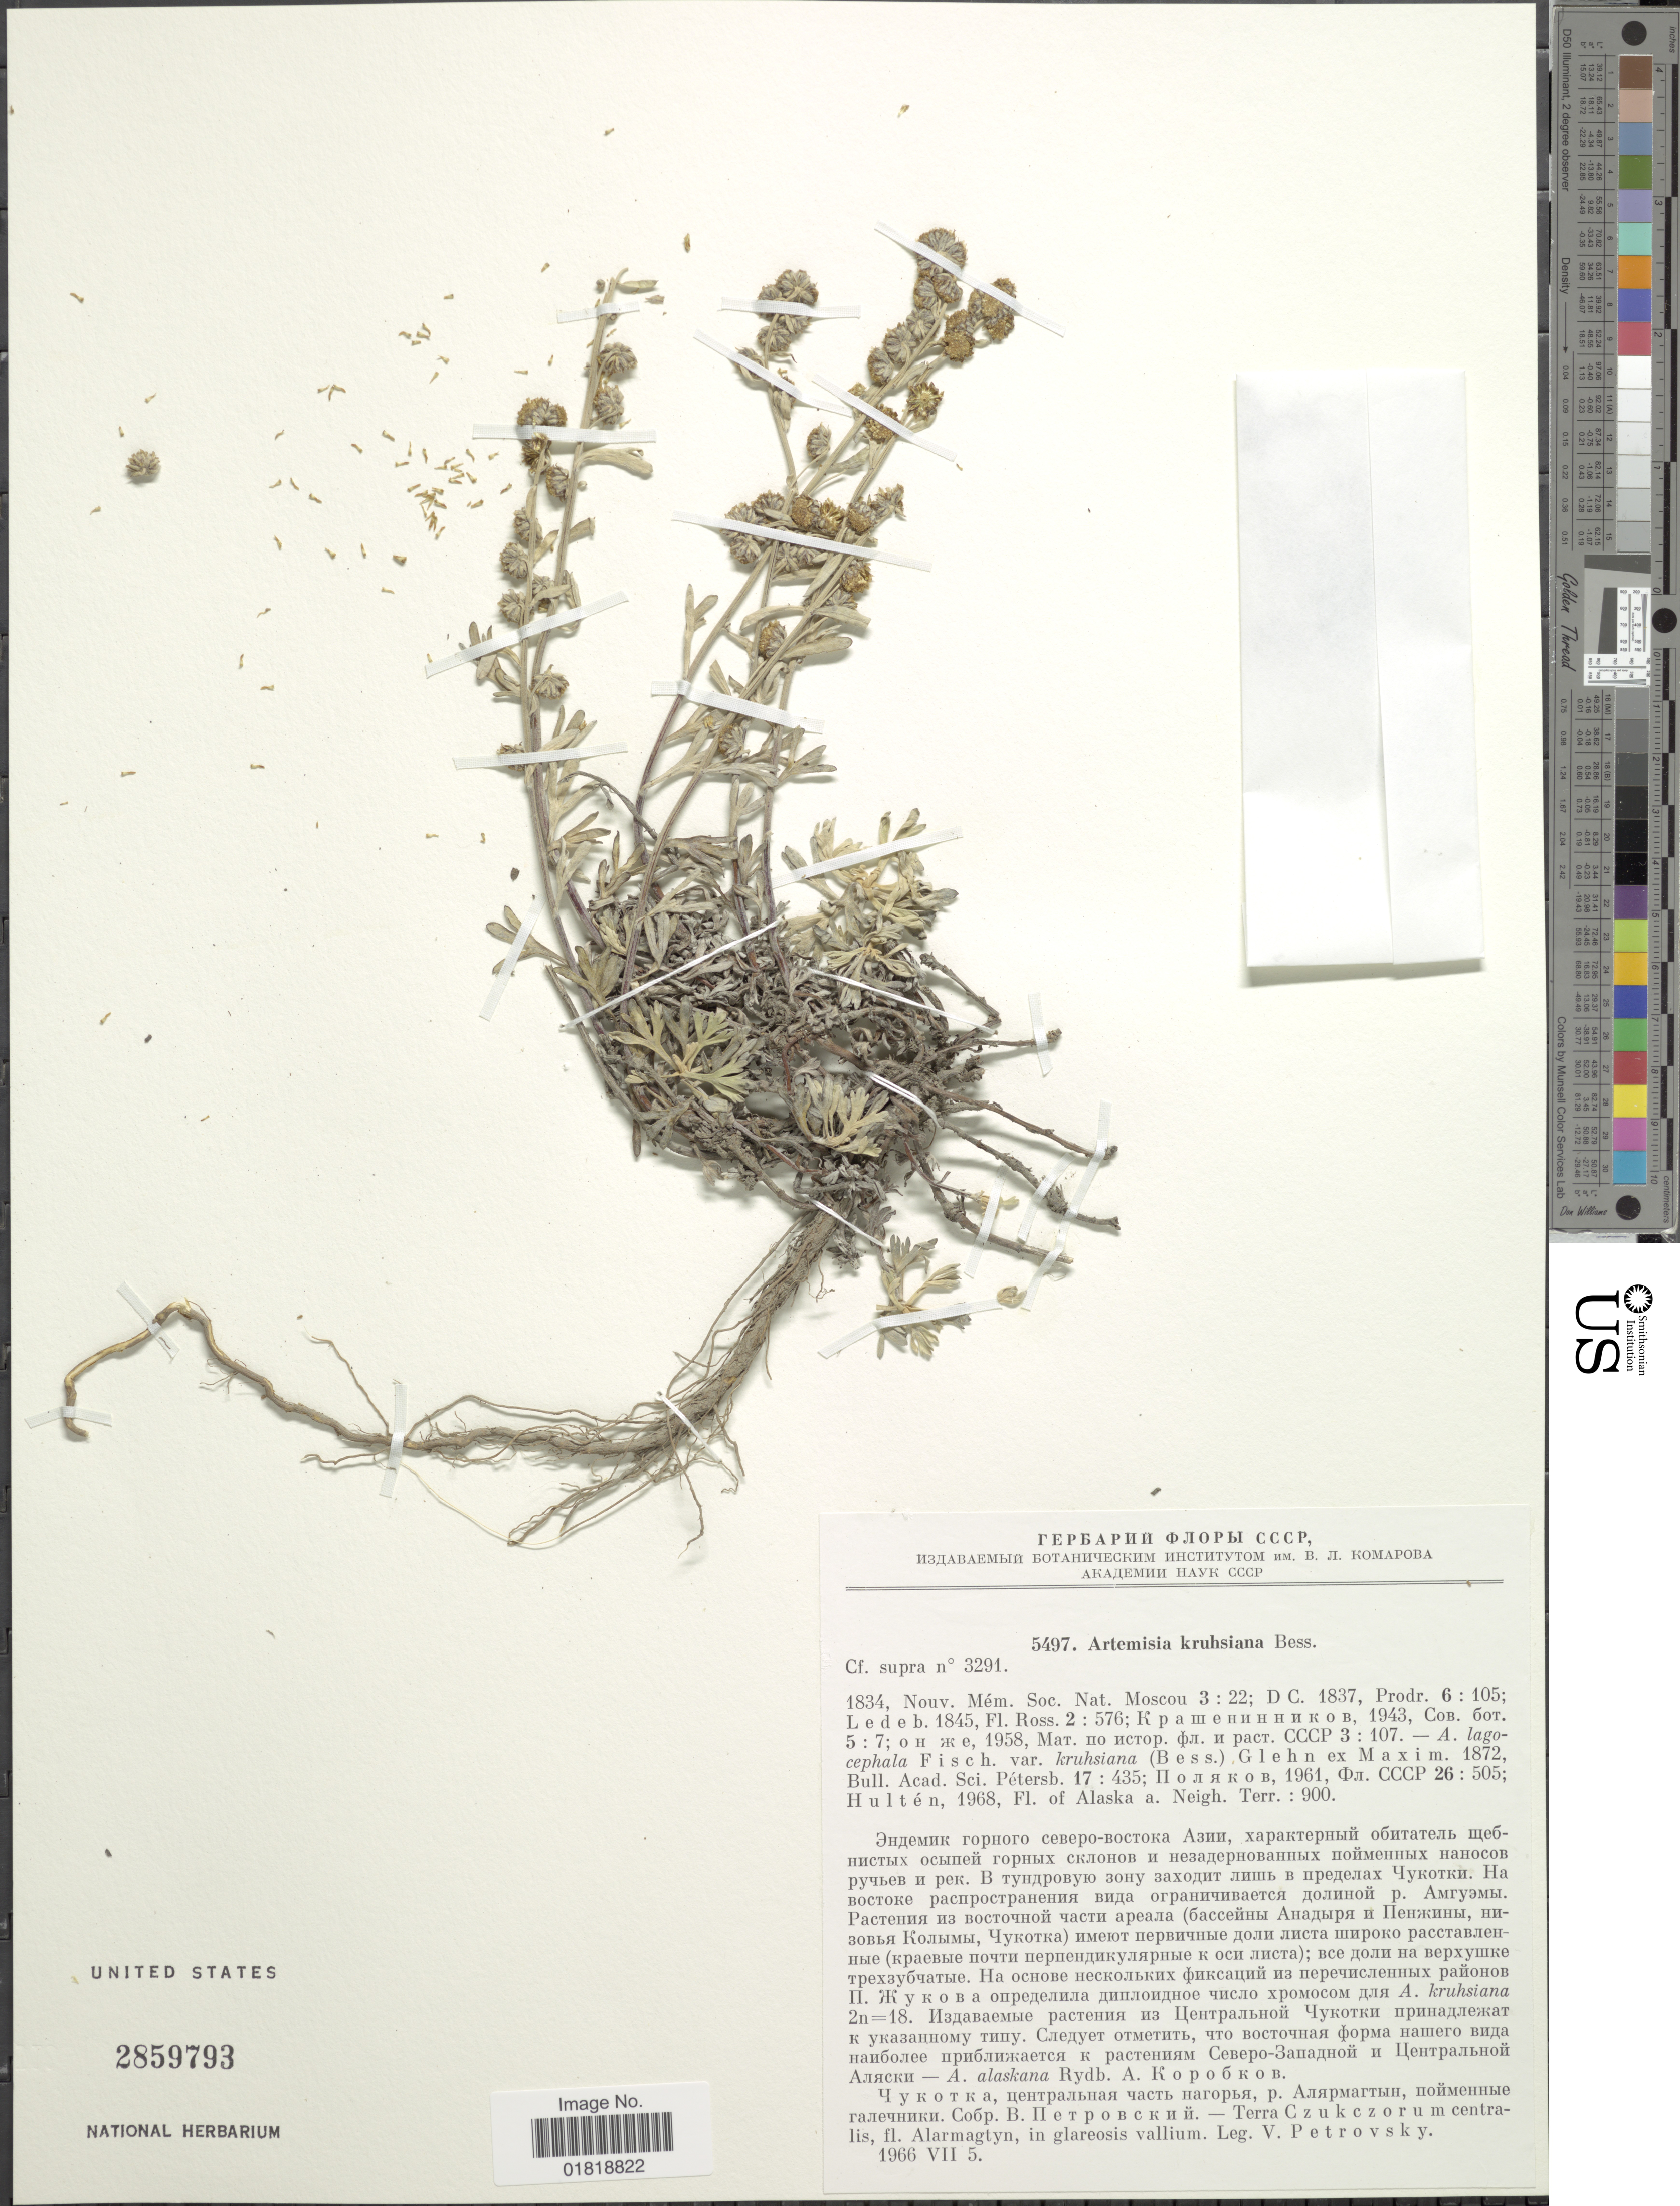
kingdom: Plantae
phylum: Tracheophyta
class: Magnoliopsida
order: Asterales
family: Asteraceae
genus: Artemisia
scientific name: Artemisia kruhsiana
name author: Besser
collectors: V. Petrovsky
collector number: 5497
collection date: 1966-07-05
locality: Terra Czukczorum centralis, fl. Alarmagtyn, in galreosis vallium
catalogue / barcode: US 2859793